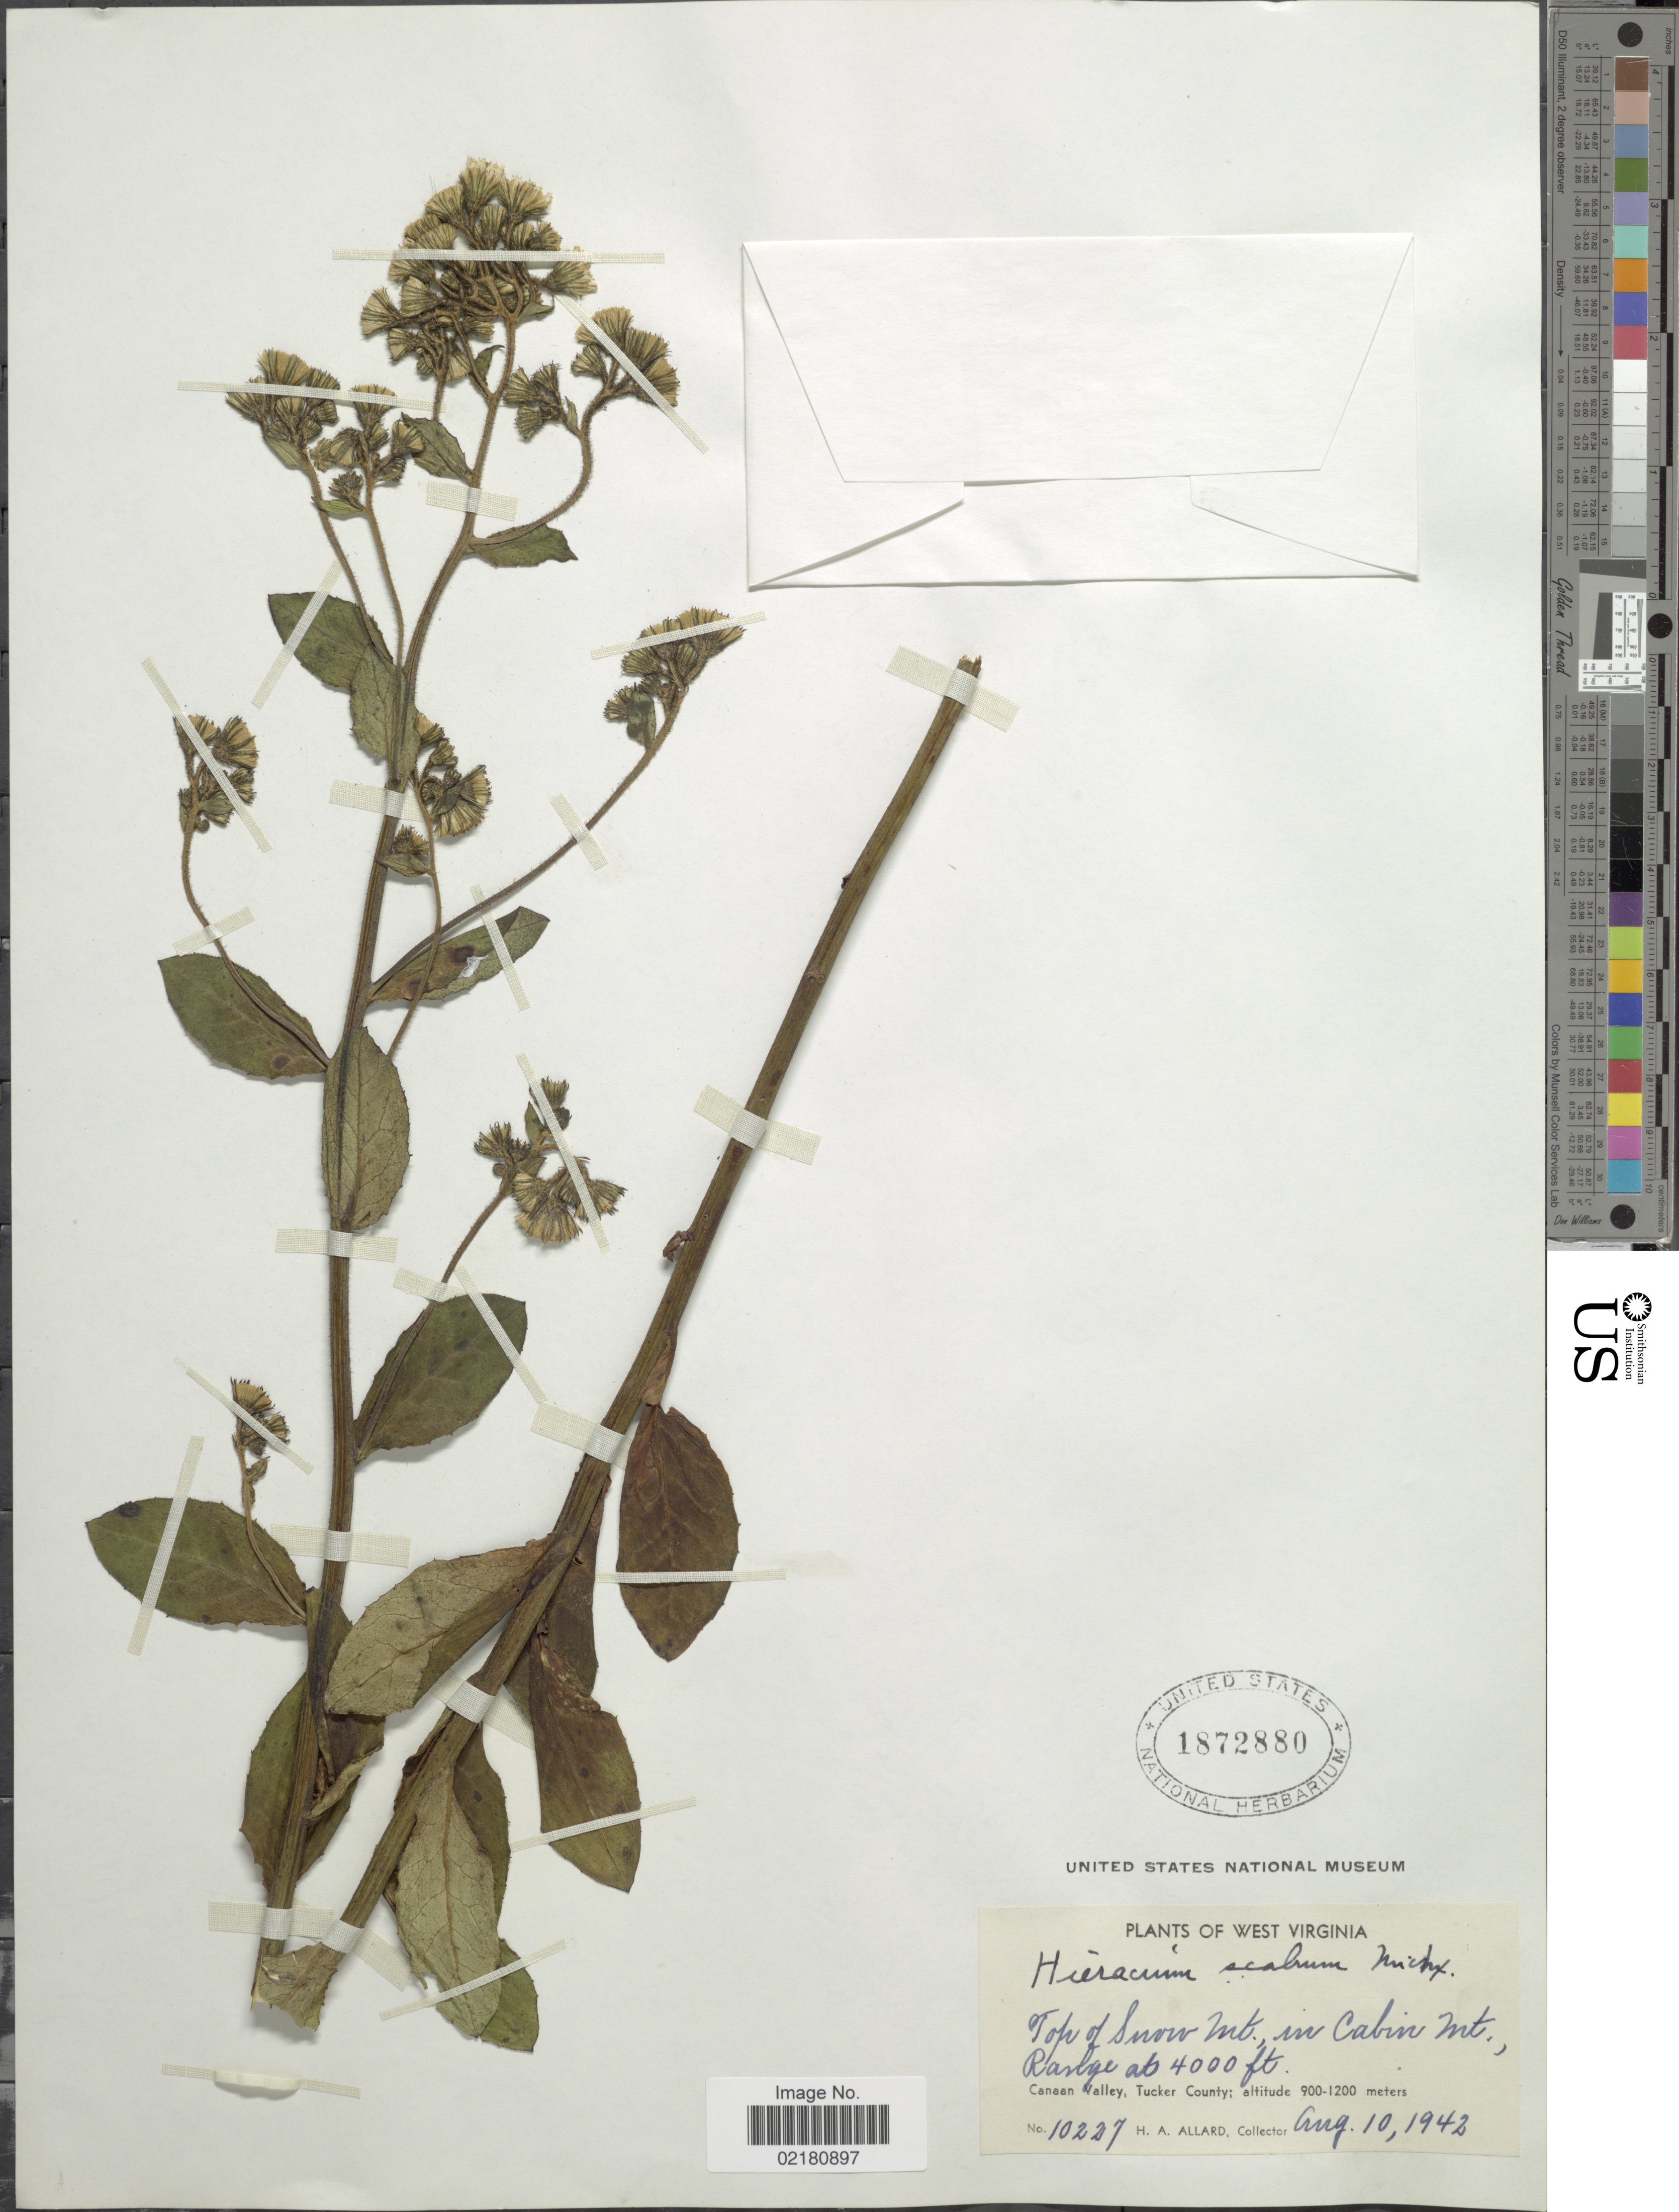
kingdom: Plantae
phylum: Tracheophyta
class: Magnoliopsida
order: Asterales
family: Asteraceae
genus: Pilosella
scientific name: Pilosella verruculata subsp. verruculata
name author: (Link) Soják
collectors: H. A. Allard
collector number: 10227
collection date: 1942-08-10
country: United States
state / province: West Virginia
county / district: Tucker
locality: Top of Snow Mt. in Cabin Mt., Canaan Valley, Tucker County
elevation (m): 1219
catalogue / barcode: US 187288